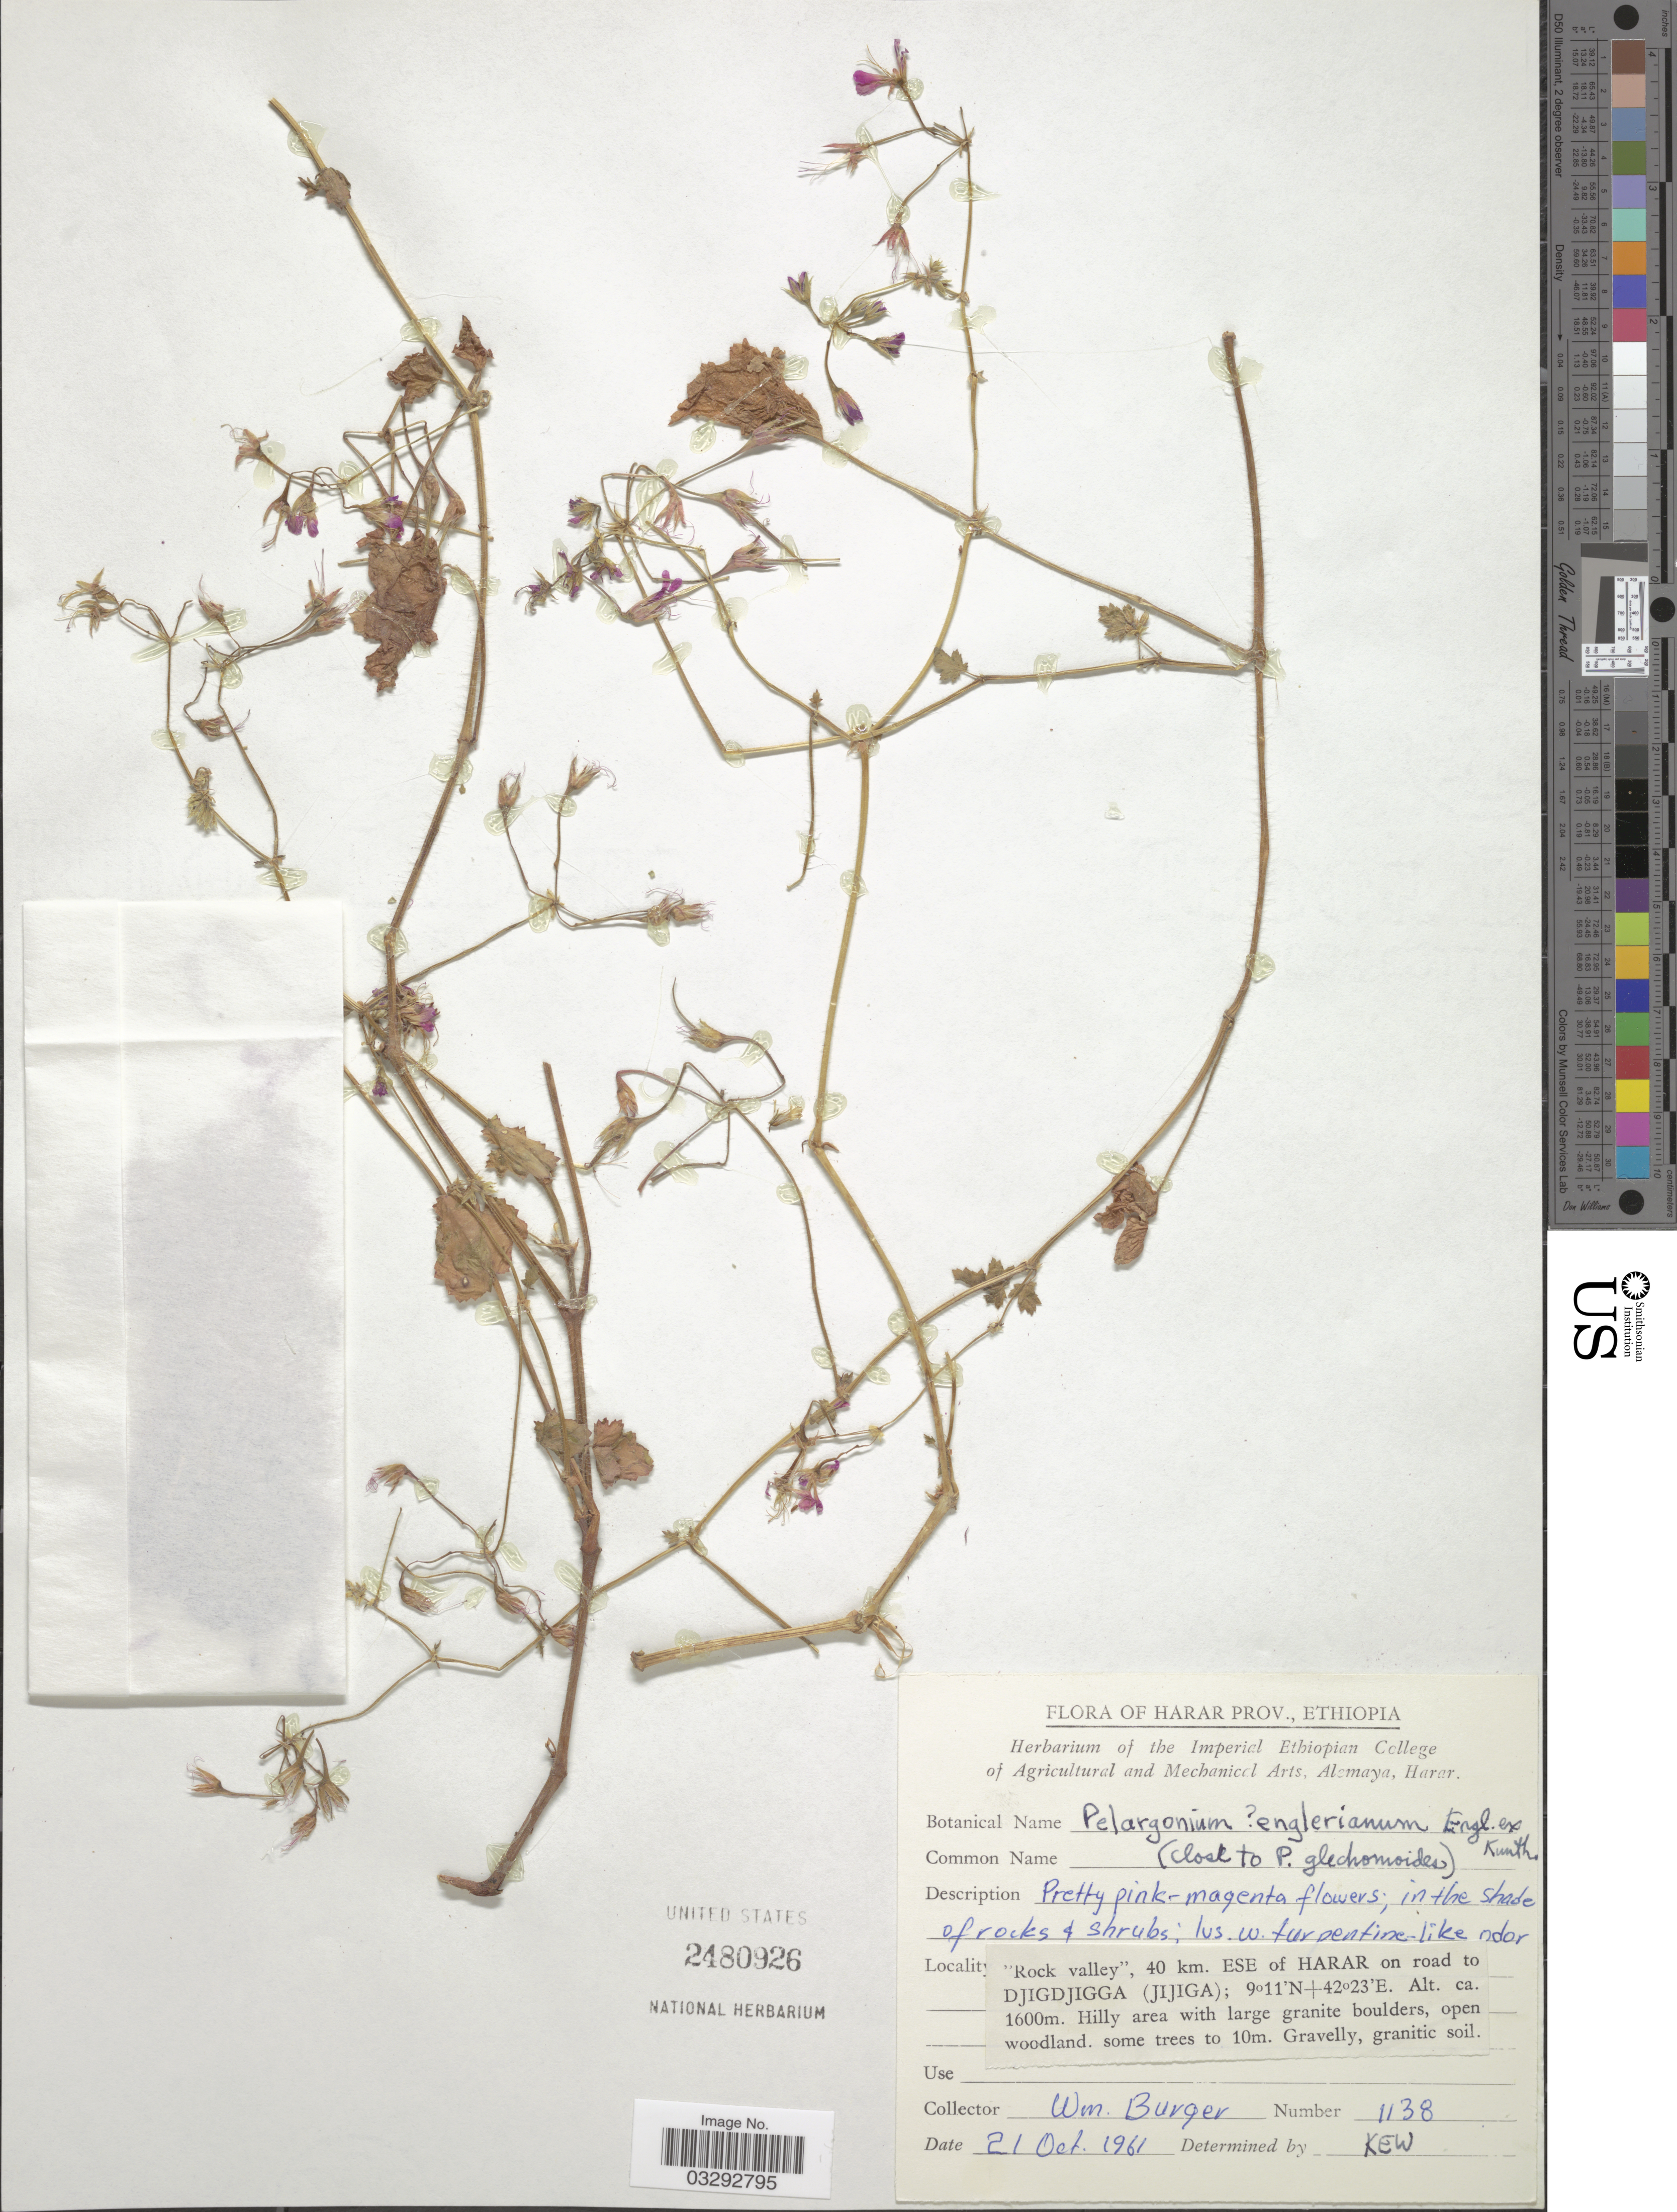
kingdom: Plantae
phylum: Tracheophyta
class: Magnoliopsida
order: Geraniales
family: Geraniaceae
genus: Pelargonium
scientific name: Pelargonium englerianum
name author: R. Knuth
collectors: W. Burger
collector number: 1138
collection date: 1961-10-21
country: Ethiopia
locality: Harar Prov., "Rock Valley", 40 km. ESE of Harar on road to Djigdjigga (Jijiga).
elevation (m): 1600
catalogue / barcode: US 2480926